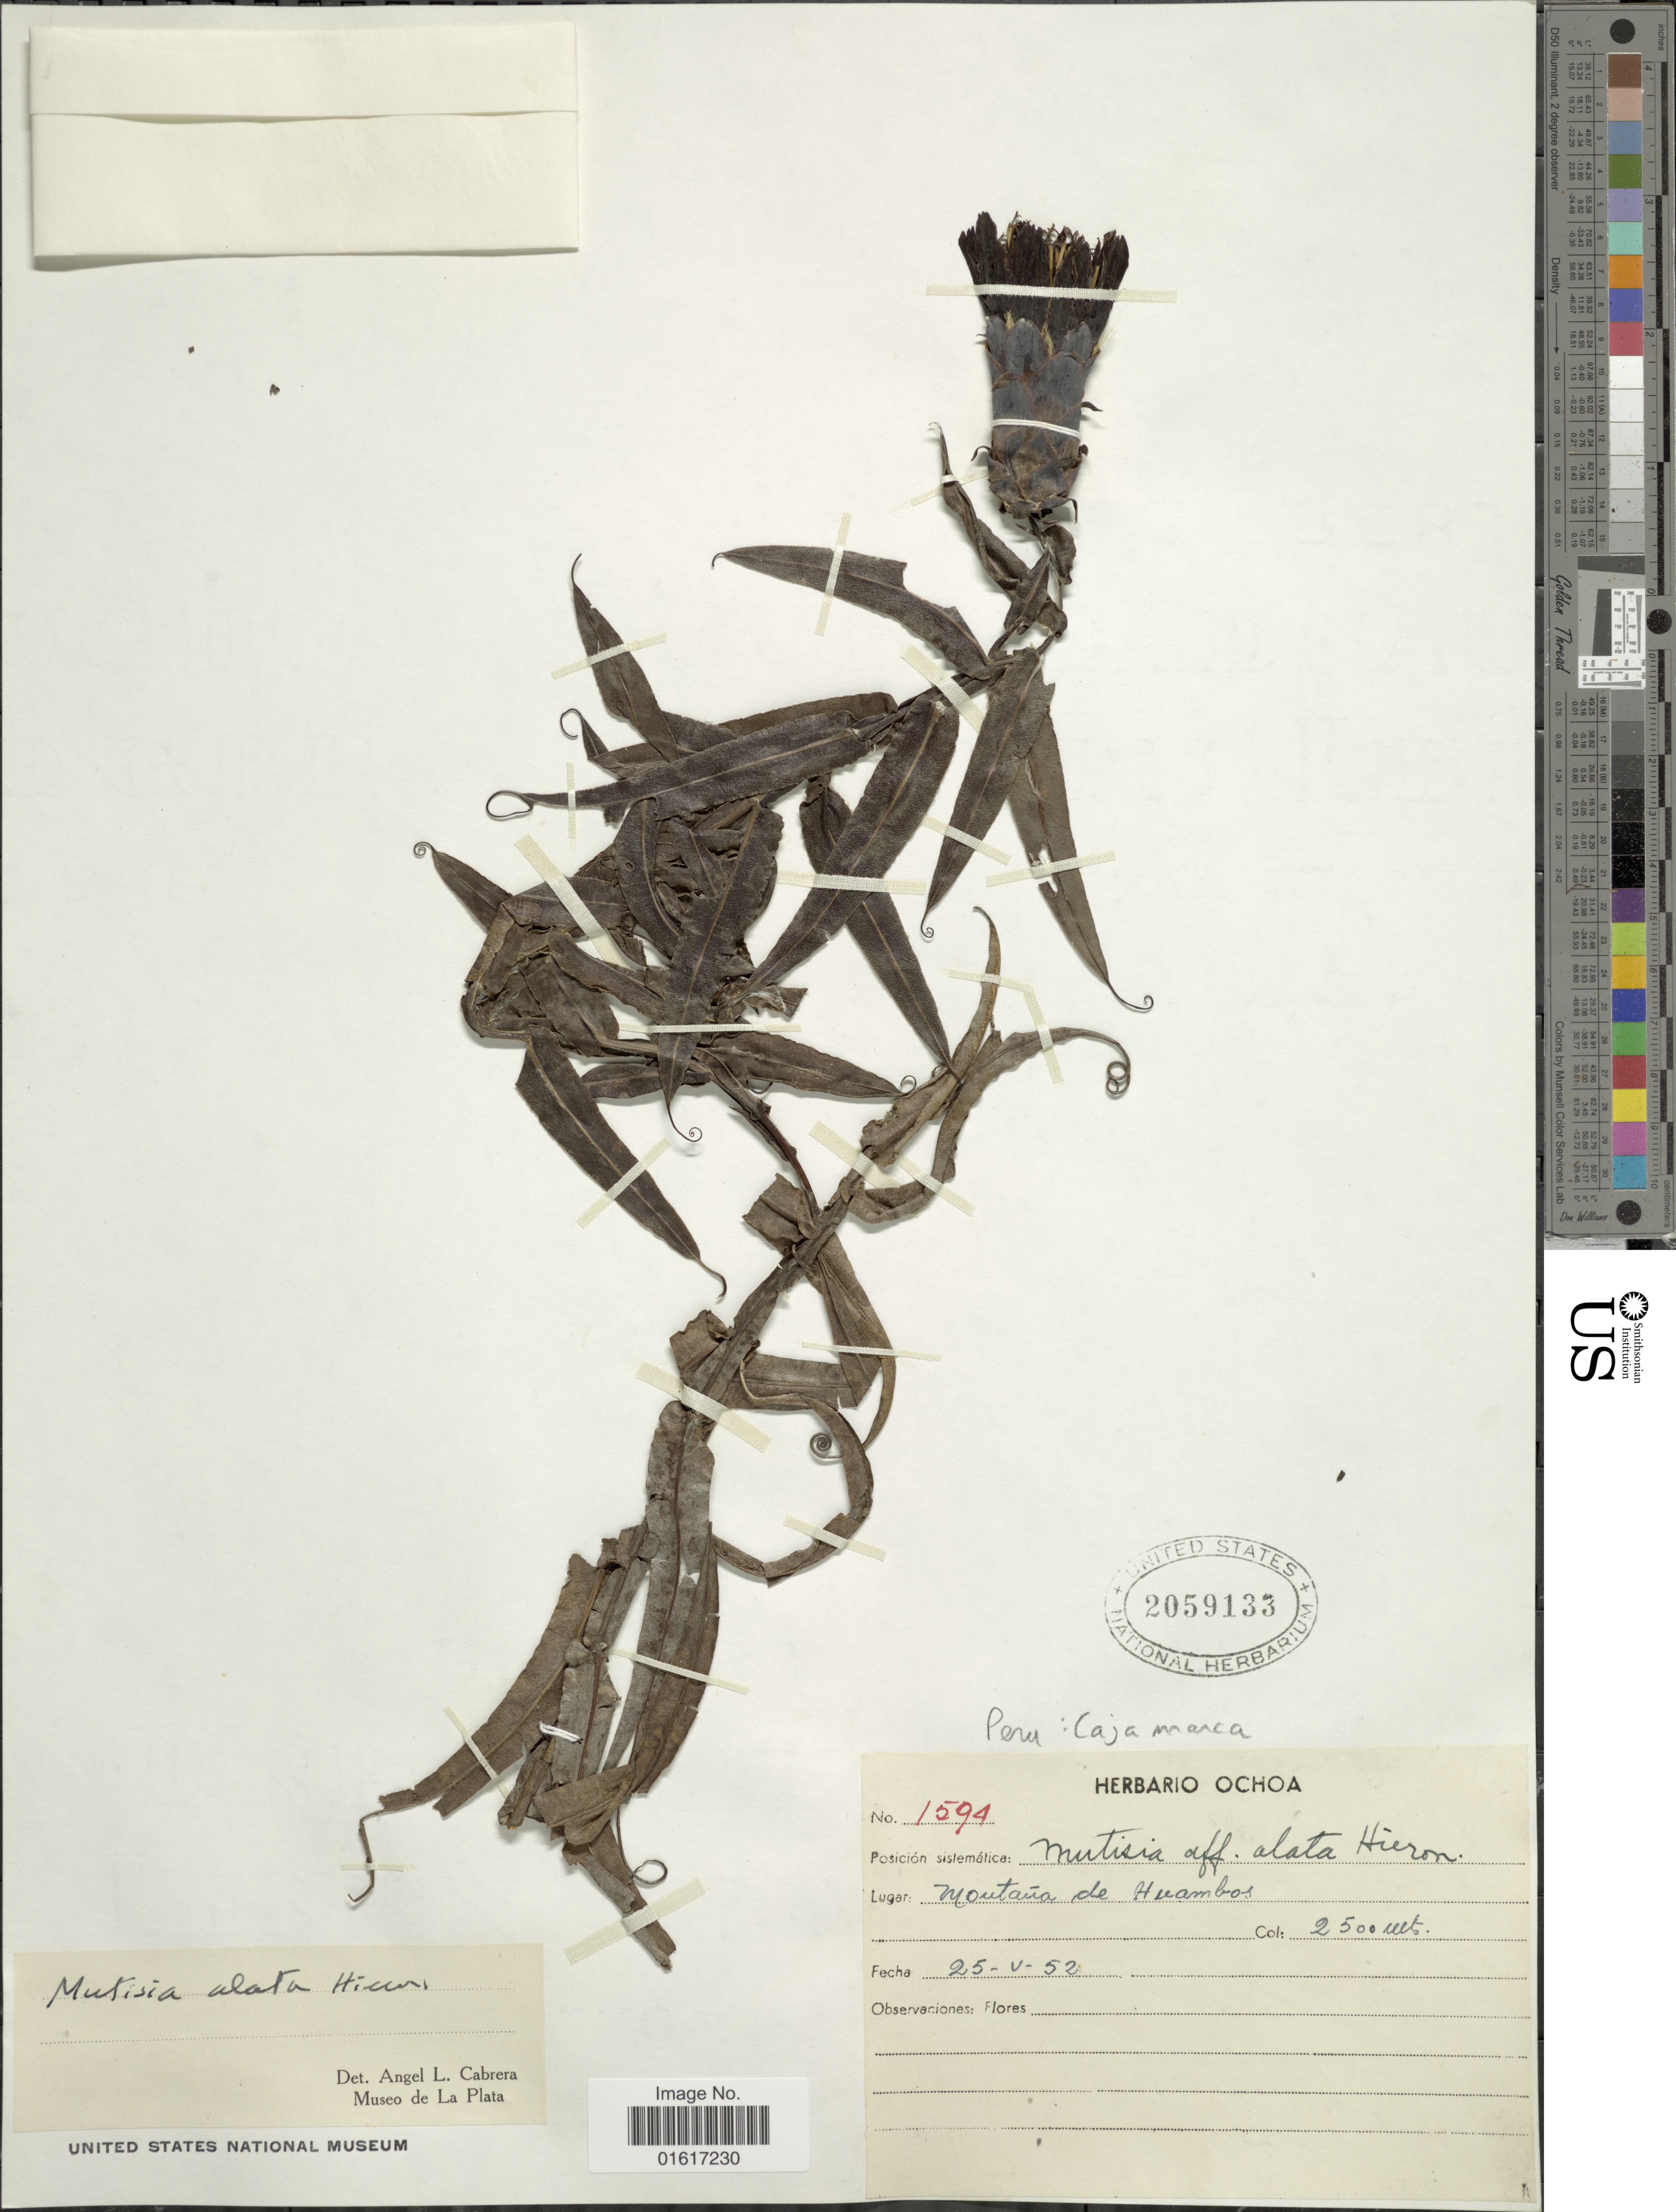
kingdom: Plantae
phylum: Tracheophyta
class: Magnoliopsida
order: Asterales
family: Asteraceae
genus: Mutisia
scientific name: Mutisia alata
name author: Hieron.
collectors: ex herb. Ochoa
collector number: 1594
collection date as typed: Transcribed d/m/y: 25/5/52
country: Peru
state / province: Cajamarca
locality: Montaña de Huambos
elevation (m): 2500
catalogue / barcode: US 2059133